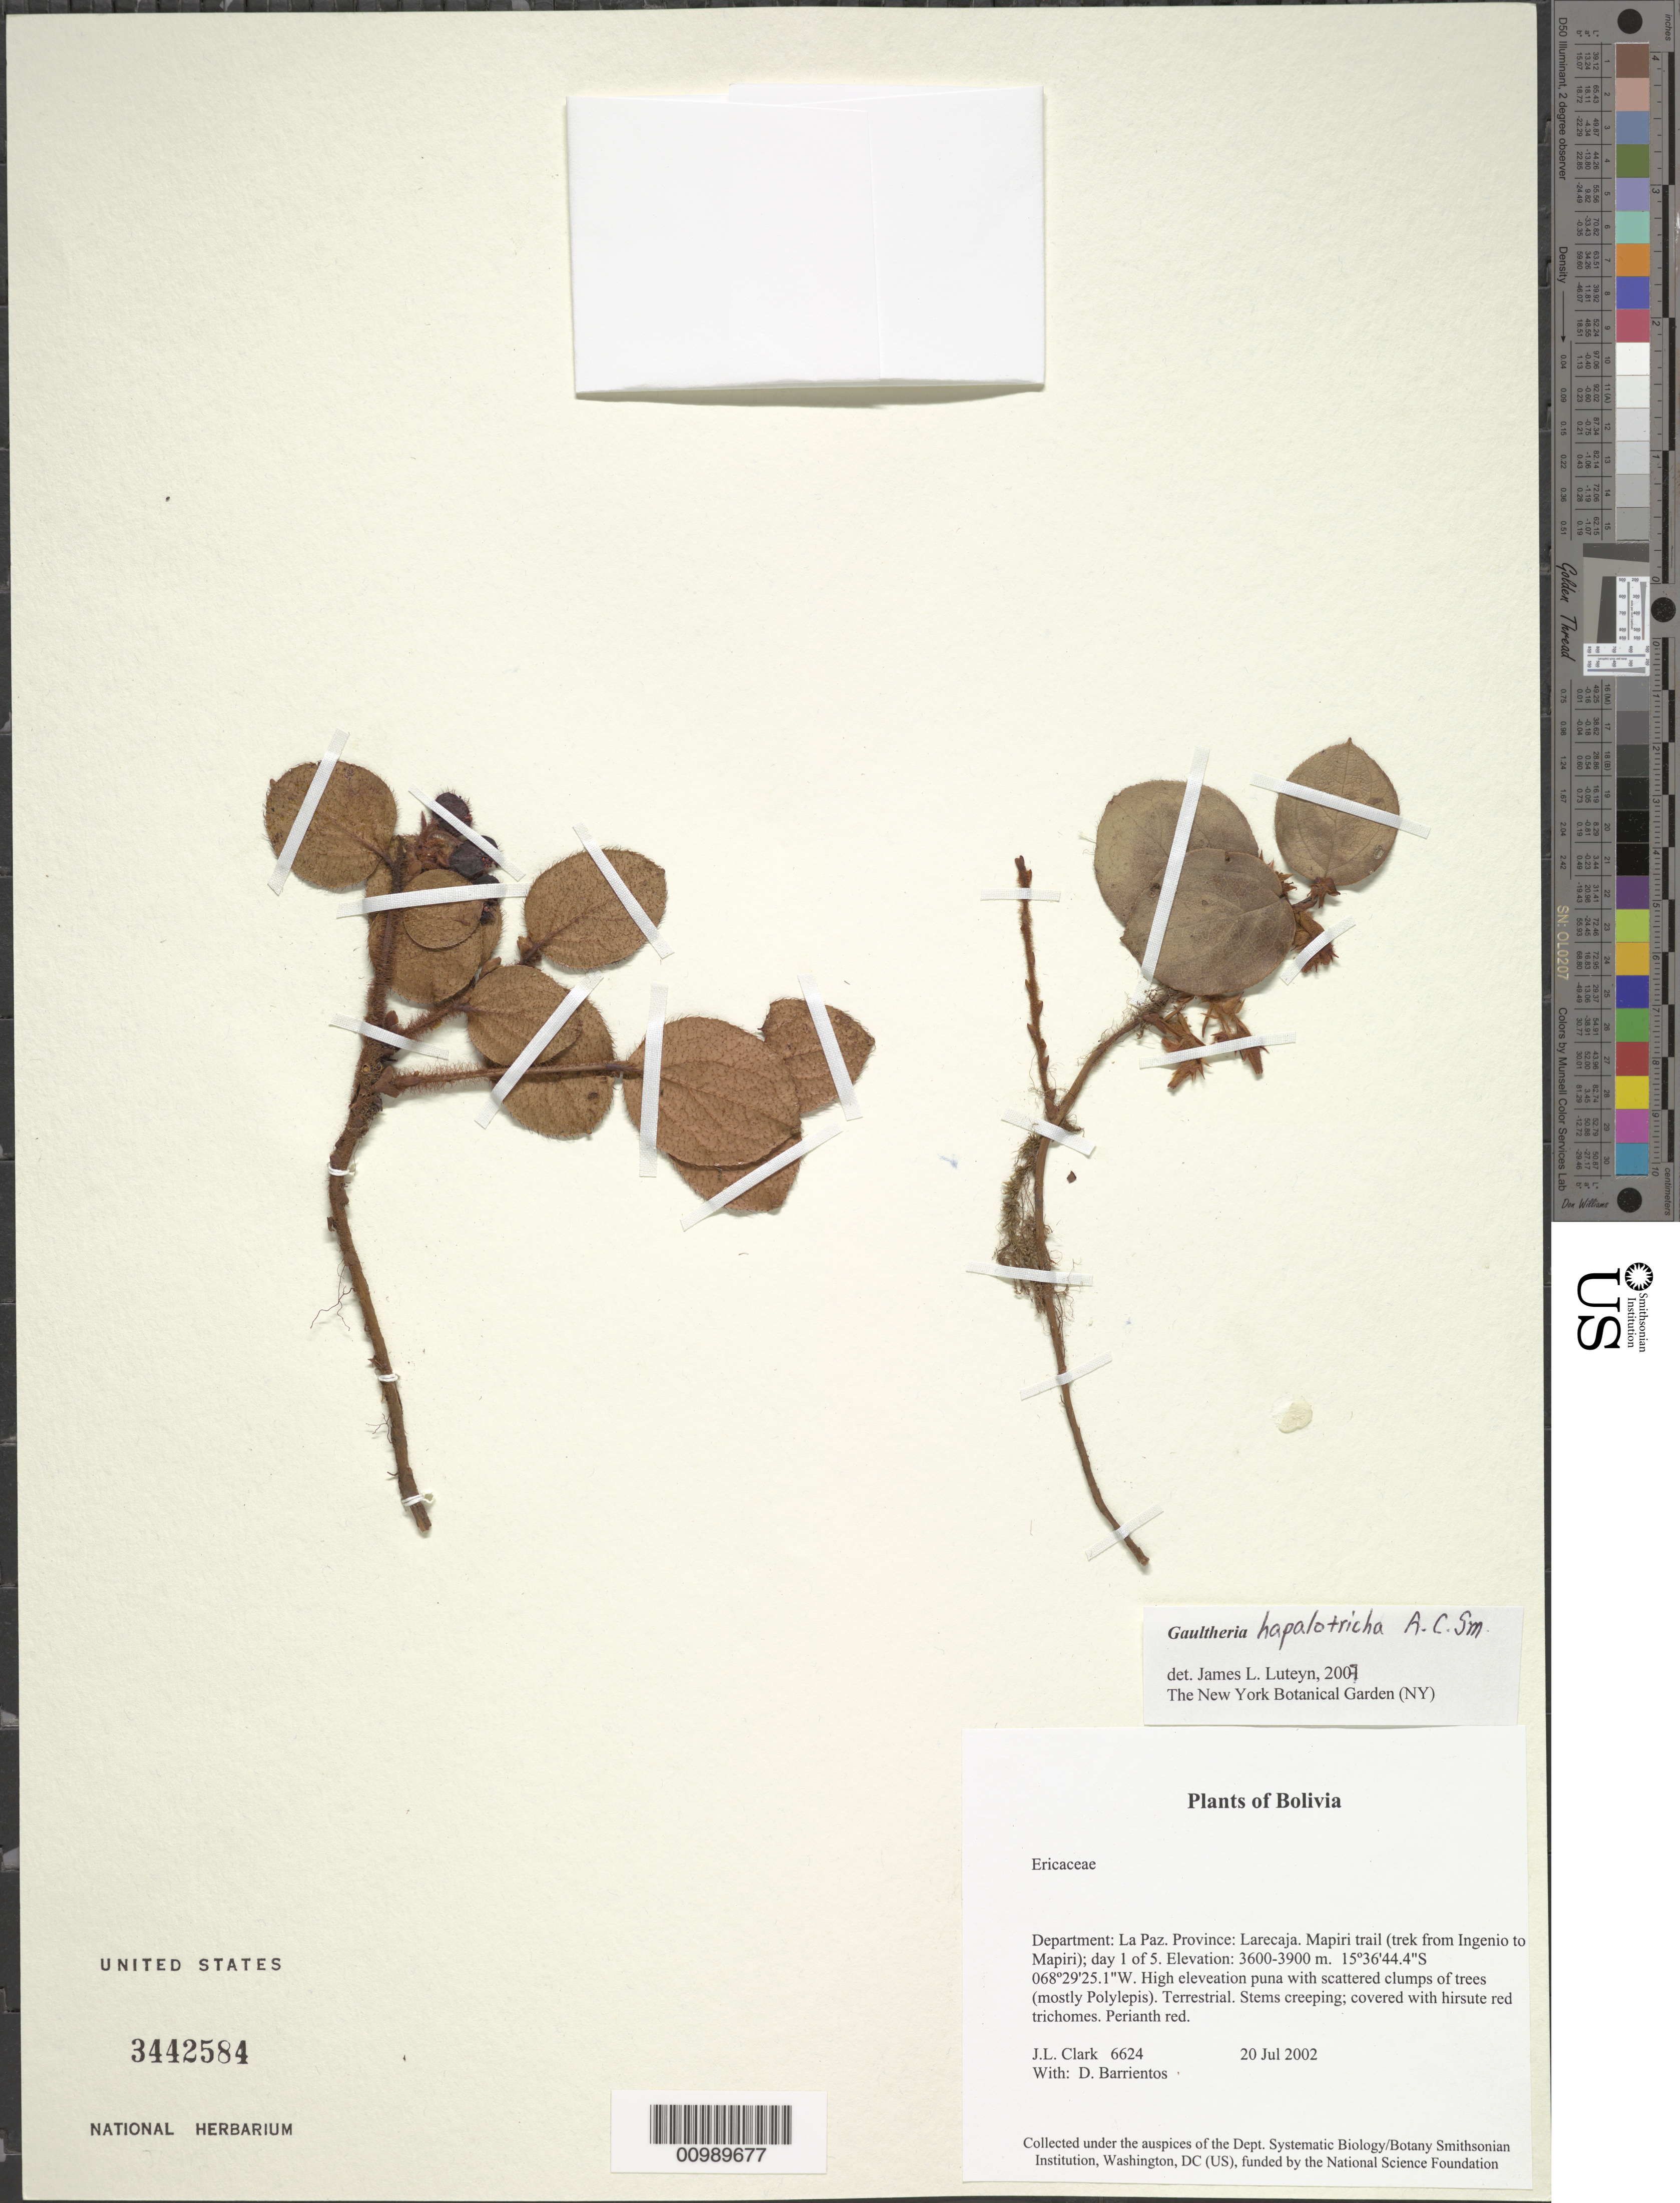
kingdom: Plantae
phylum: Tracheophyta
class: Magnoliopsida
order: Ericales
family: Ericaceae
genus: Gaultheria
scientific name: Gaultheria hapalotricha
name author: A.C. Sm.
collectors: J. L. Clark & D. Barrientos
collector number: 06624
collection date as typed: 20 Jul 2002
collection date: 2002-07-20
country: Bolivia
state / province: La Paz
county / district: Larecaja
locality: Mapiri trail (trek from Ingenio to Mapiri); day 1 of 5.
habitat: High eleveation puna with scattered clumps of trees (mostly Polylepis).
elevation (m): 3600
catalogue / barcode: US 3442584